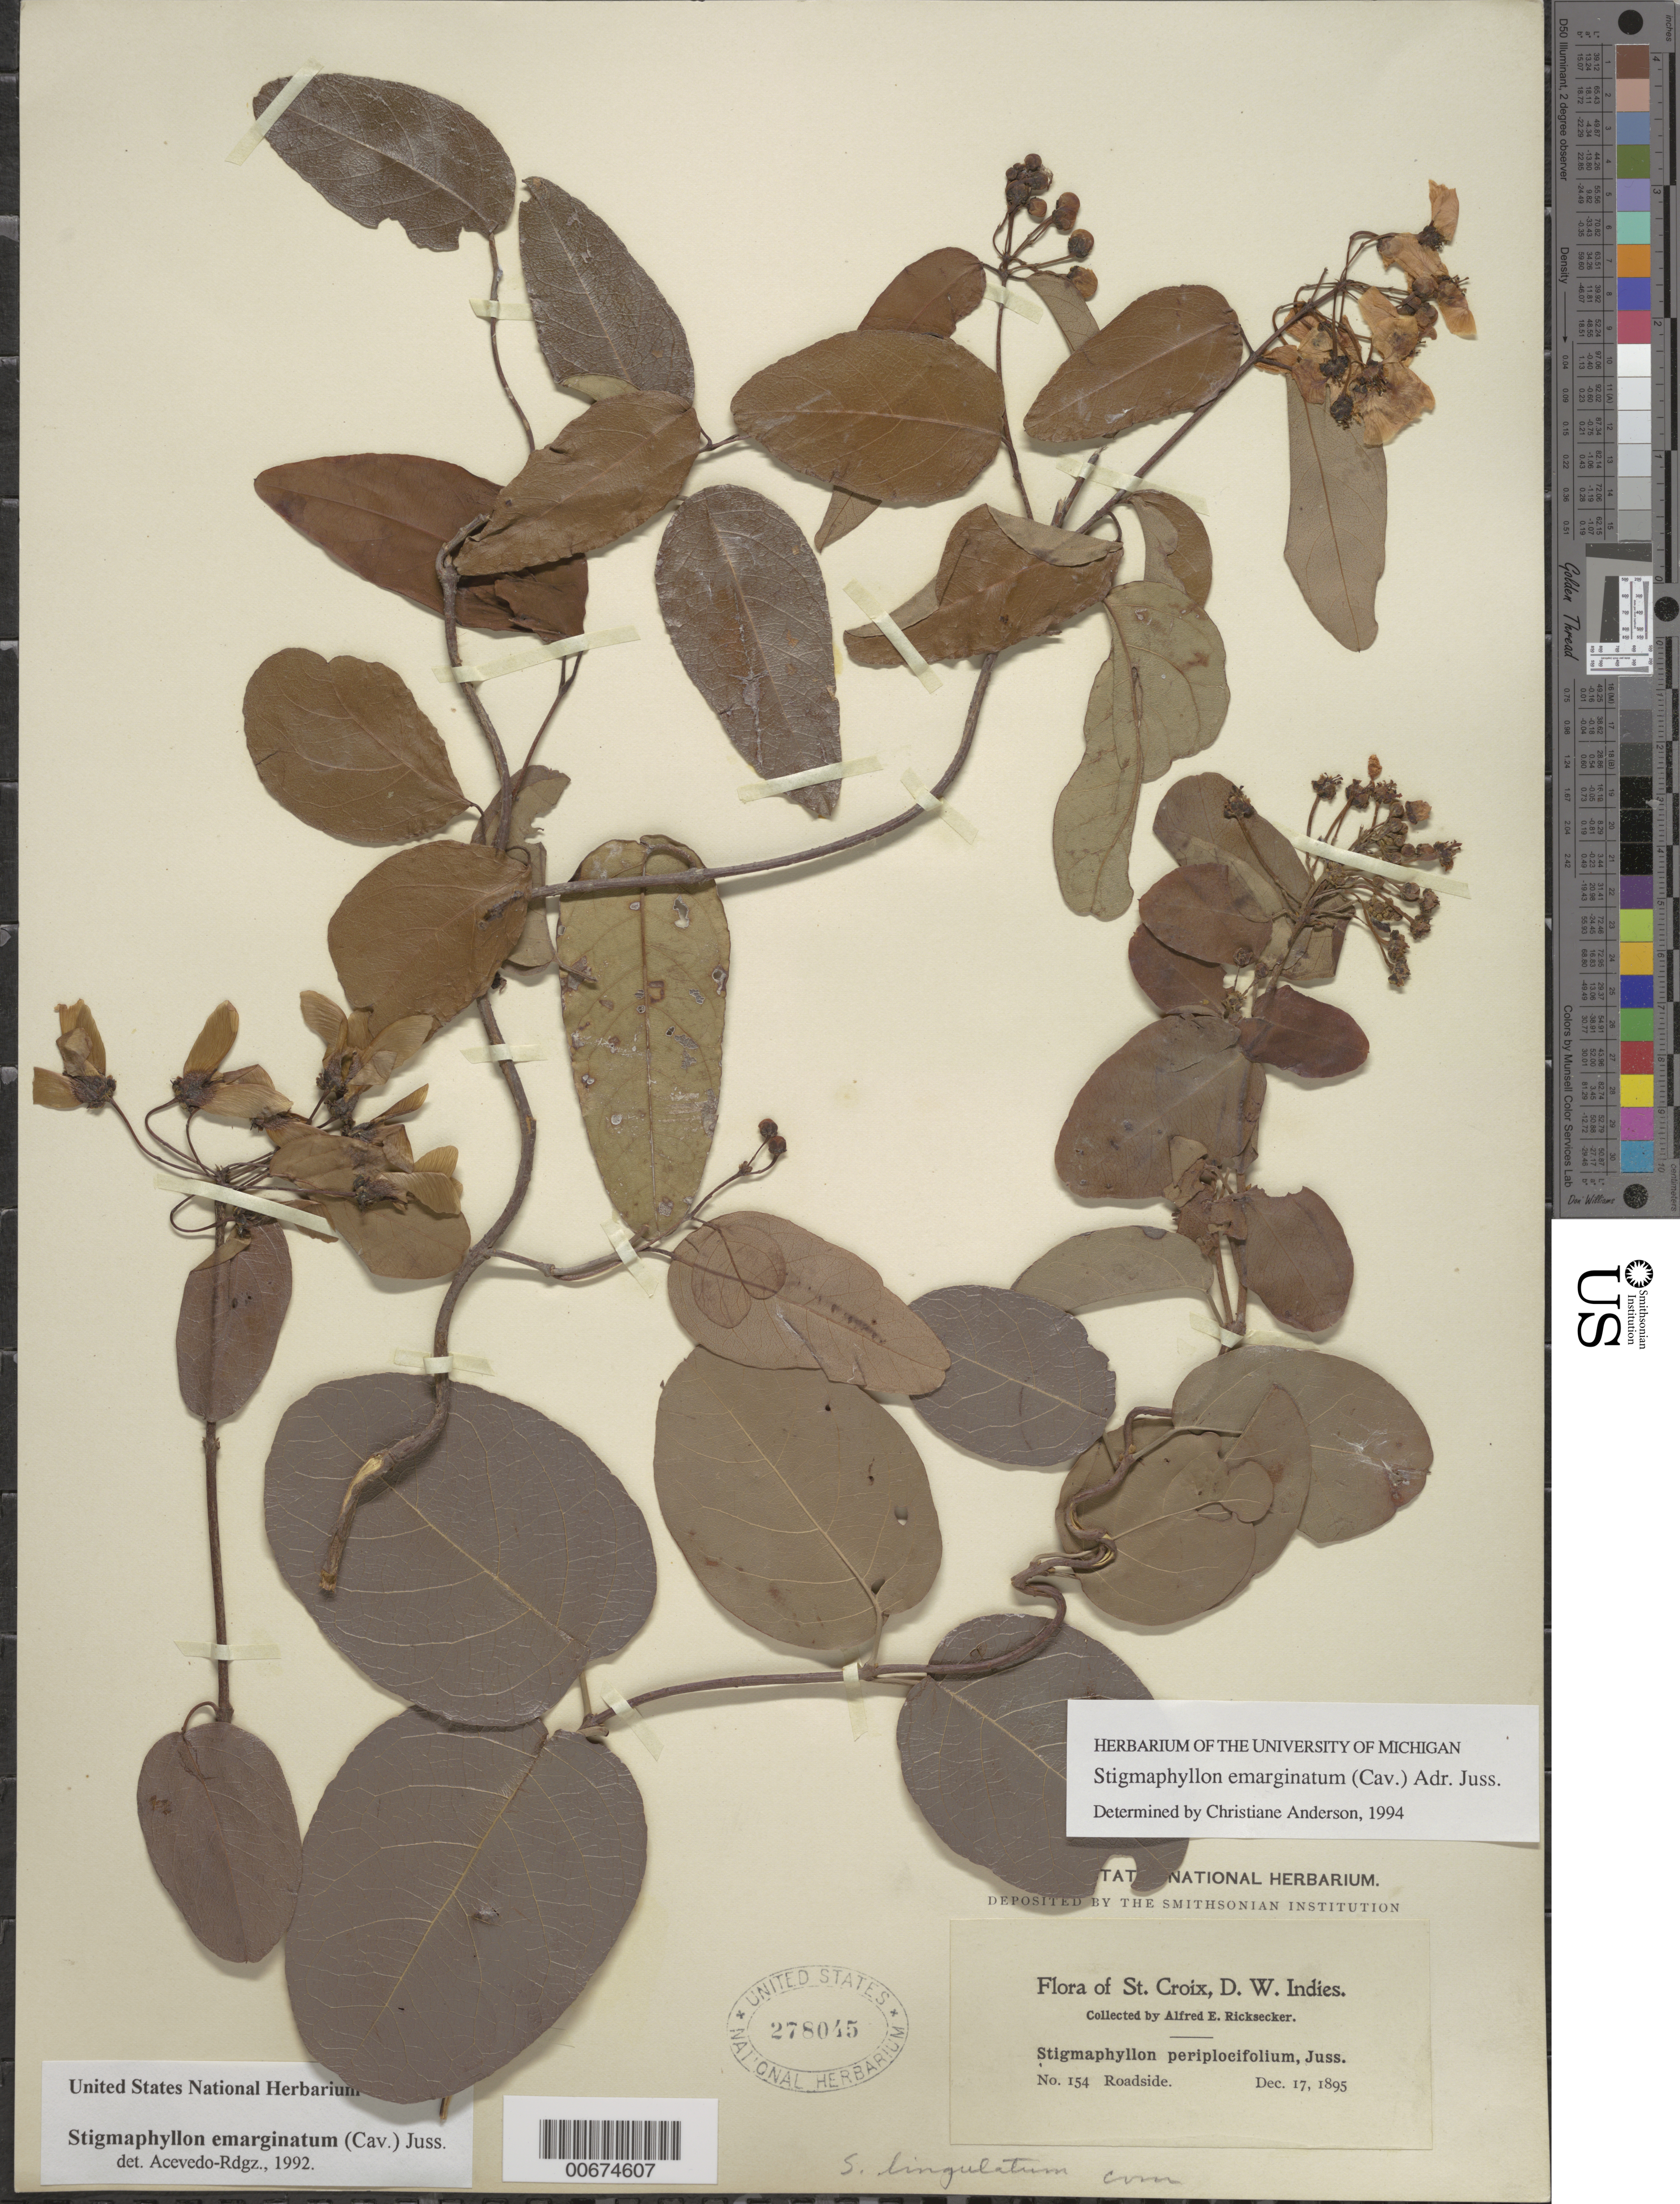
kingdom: Plantae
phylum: Tracheophyta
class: Magnoliopsida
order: Malpighiales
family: Malpighiaceae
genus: Stigmaphyllon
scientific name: Stigmaphyllon emarginatum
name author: (Cav.) A. Juss.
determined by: Anderson, C.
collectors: A. E. Ricksecker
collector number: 154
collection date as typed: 17 Dec 1895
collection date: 1895-12-17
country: U.S. Virgin Islands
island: St. Croix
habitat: roadside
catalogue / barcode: US 278045